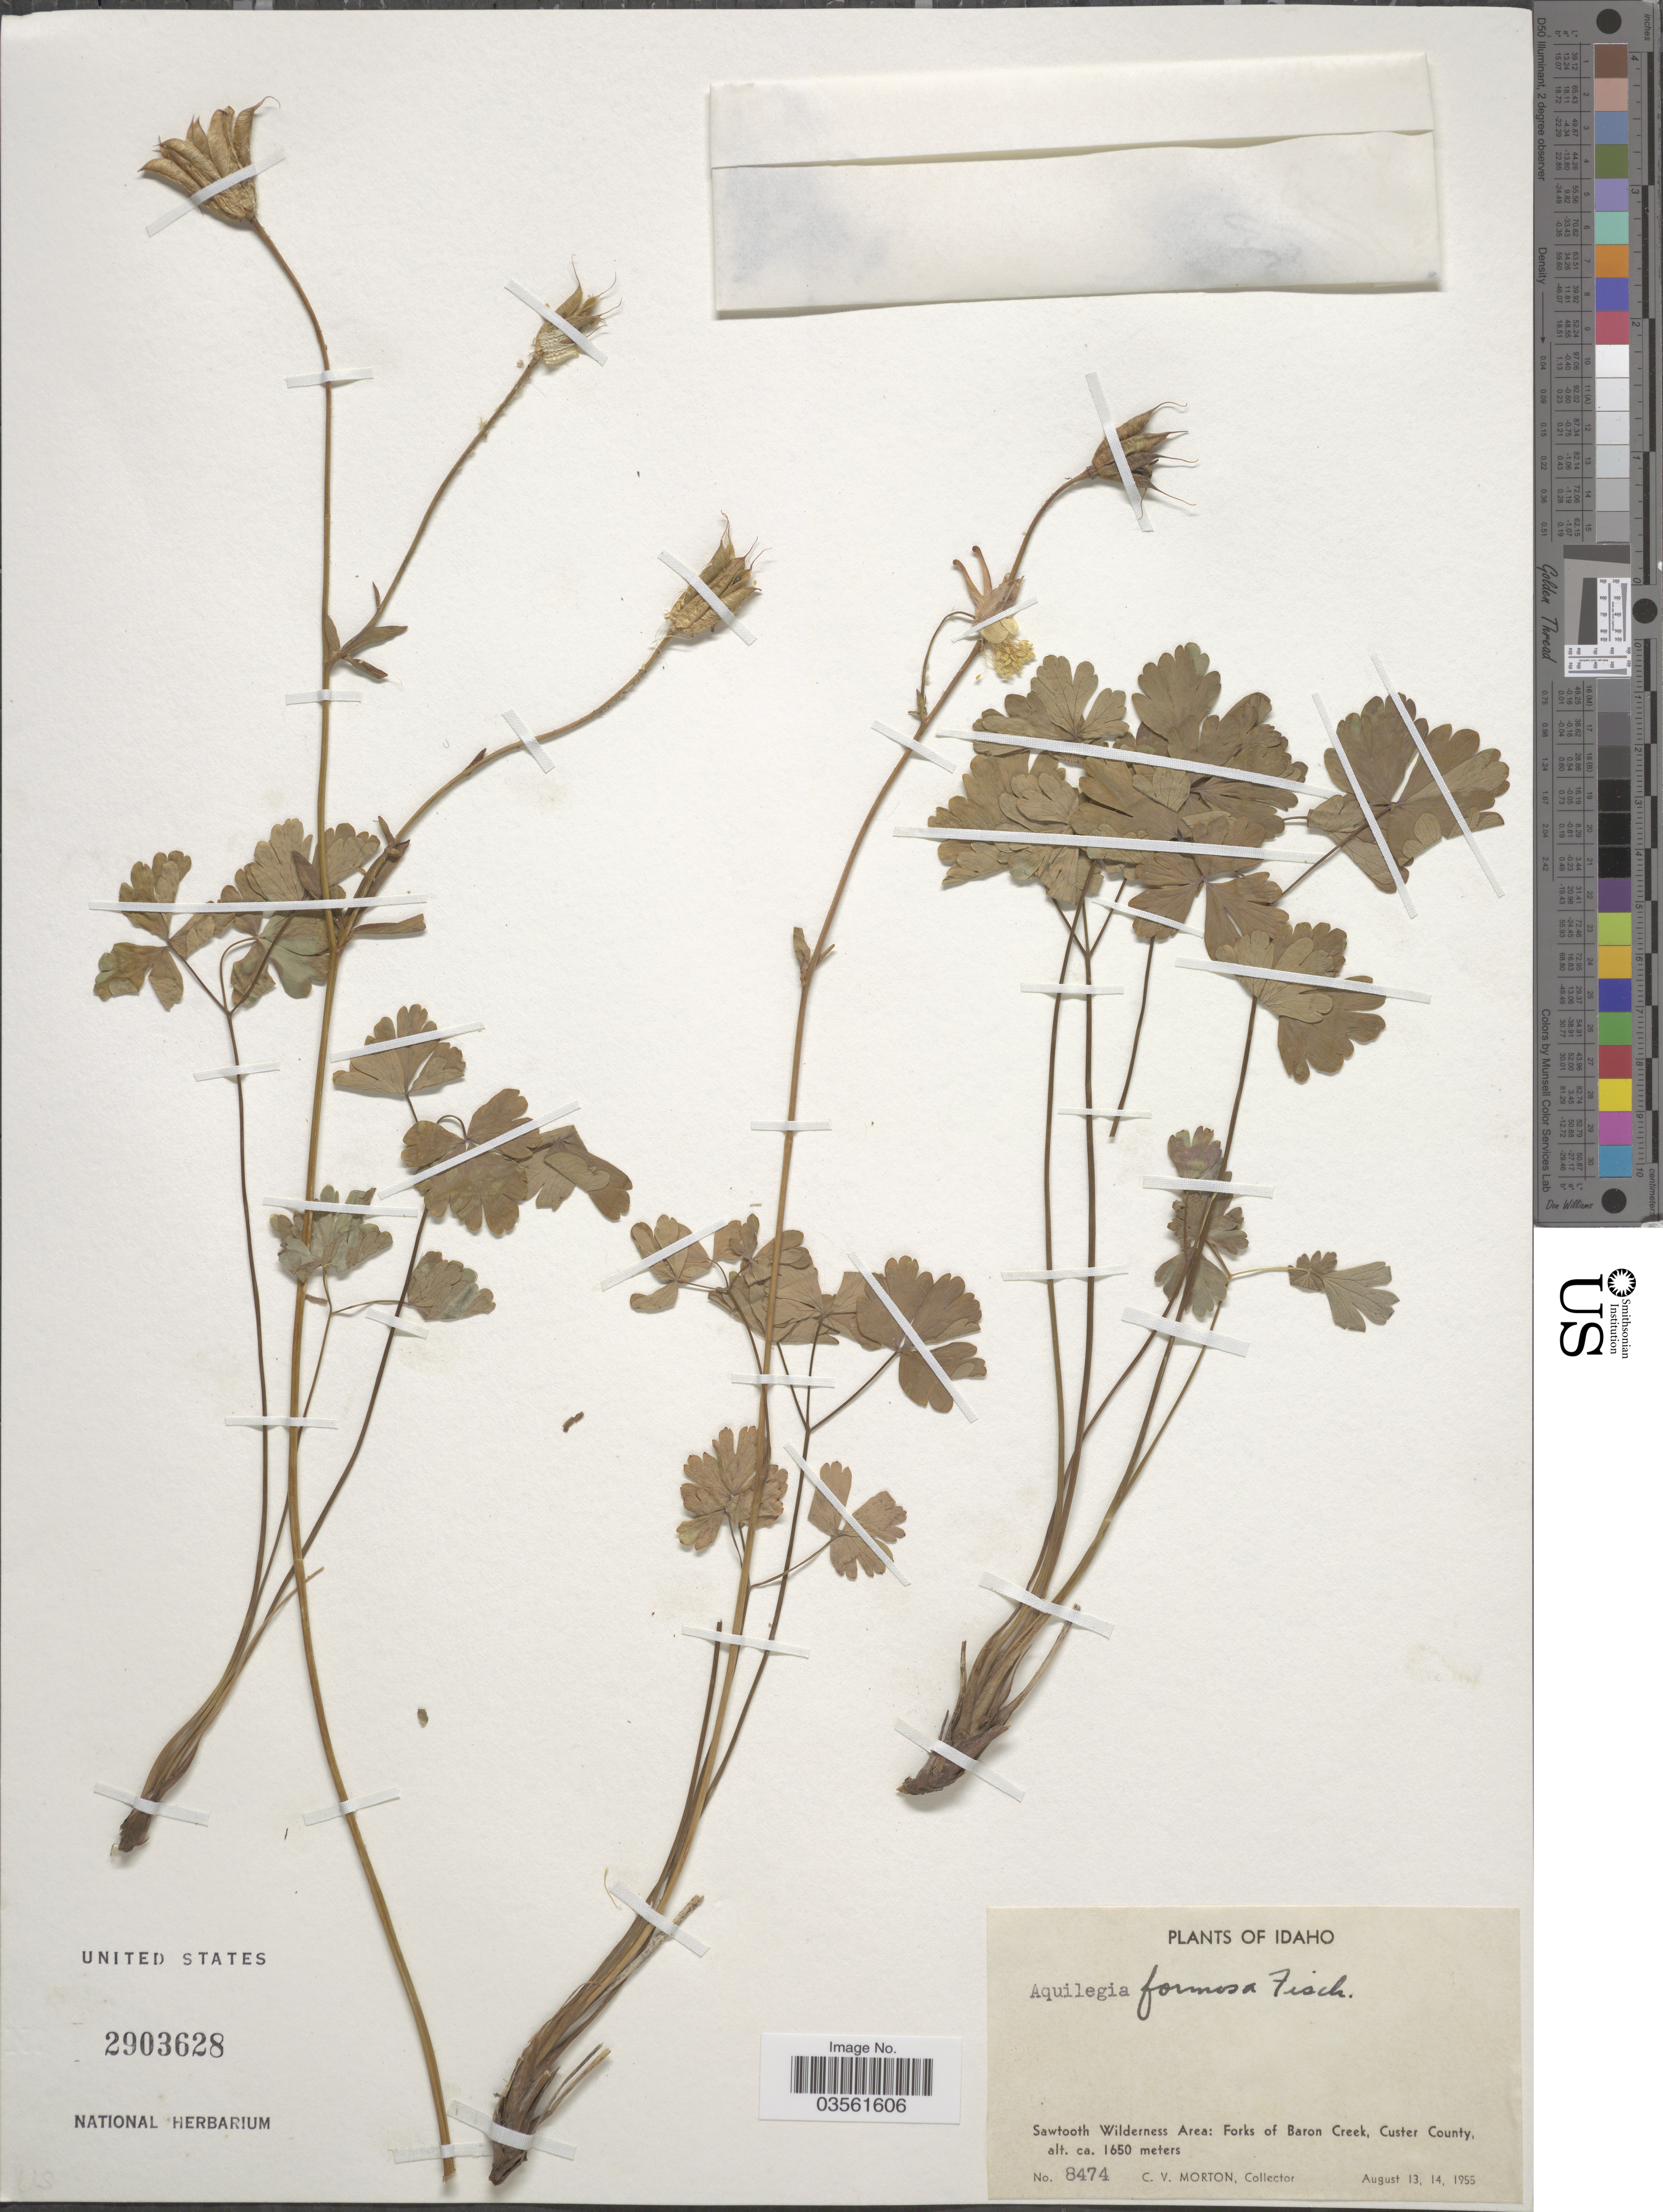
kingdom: Plantae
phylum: Tracheophyta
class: Magnoliopsida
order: Ranunculales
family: Ranunculaceae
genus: Aquilegia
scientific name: Aquilegia formosa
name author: Fisch. ex DC.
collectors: C. V. Morton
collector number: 8474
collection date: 1955-08-13/1955-08-14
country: United States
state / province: Idaho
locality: Sawtooth Wilderness Area: Forks of Baron Creek, Custer County.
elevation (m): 1650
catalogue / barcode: US 2903628